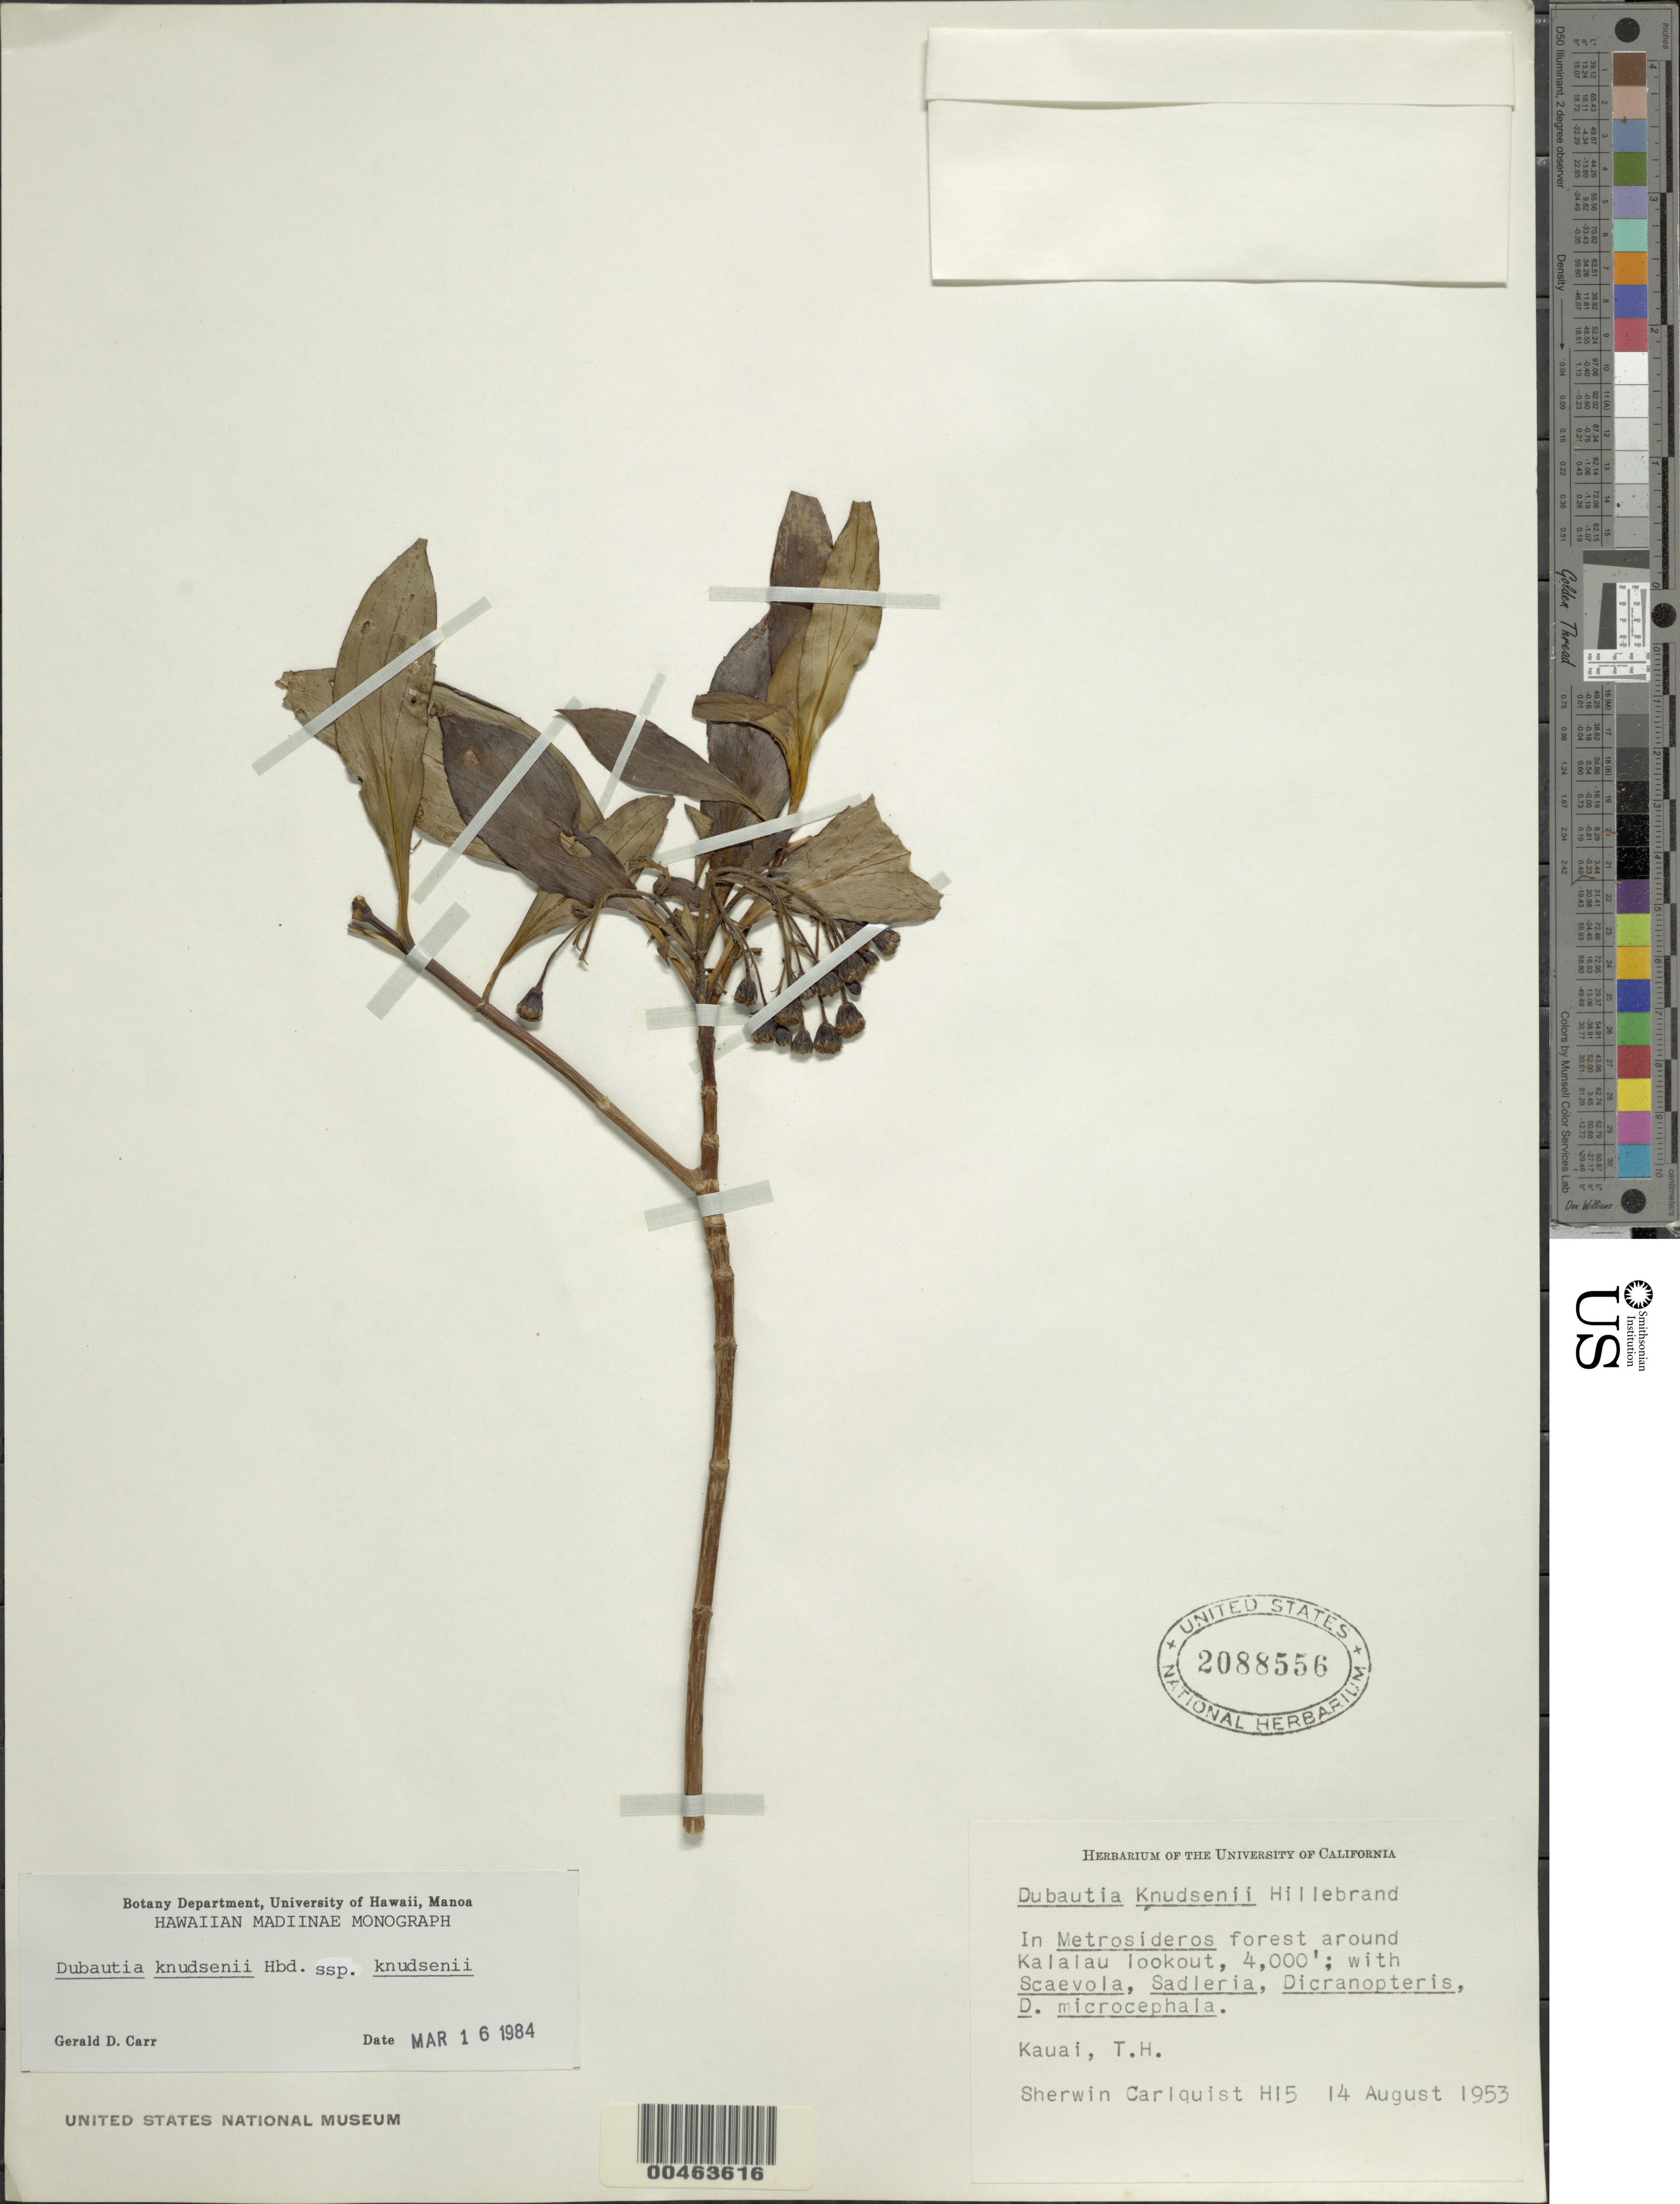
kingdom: Plantae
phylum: Tracheophyta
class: Magnoliopsida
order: Asterales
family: Asteraceae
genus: Dubautia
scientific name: Dubautia knudsenii subsp. knudsenii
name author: Hillebr.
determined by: Carr, G. D.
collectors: S. Carlquist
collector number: H15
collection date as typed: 14 Aug 1953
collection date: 1953-08-14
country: United States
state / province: Hawaii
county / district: Kauai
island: Kaua'i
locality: around Kalalau lookout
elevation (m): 1219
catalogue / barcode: US 2088556